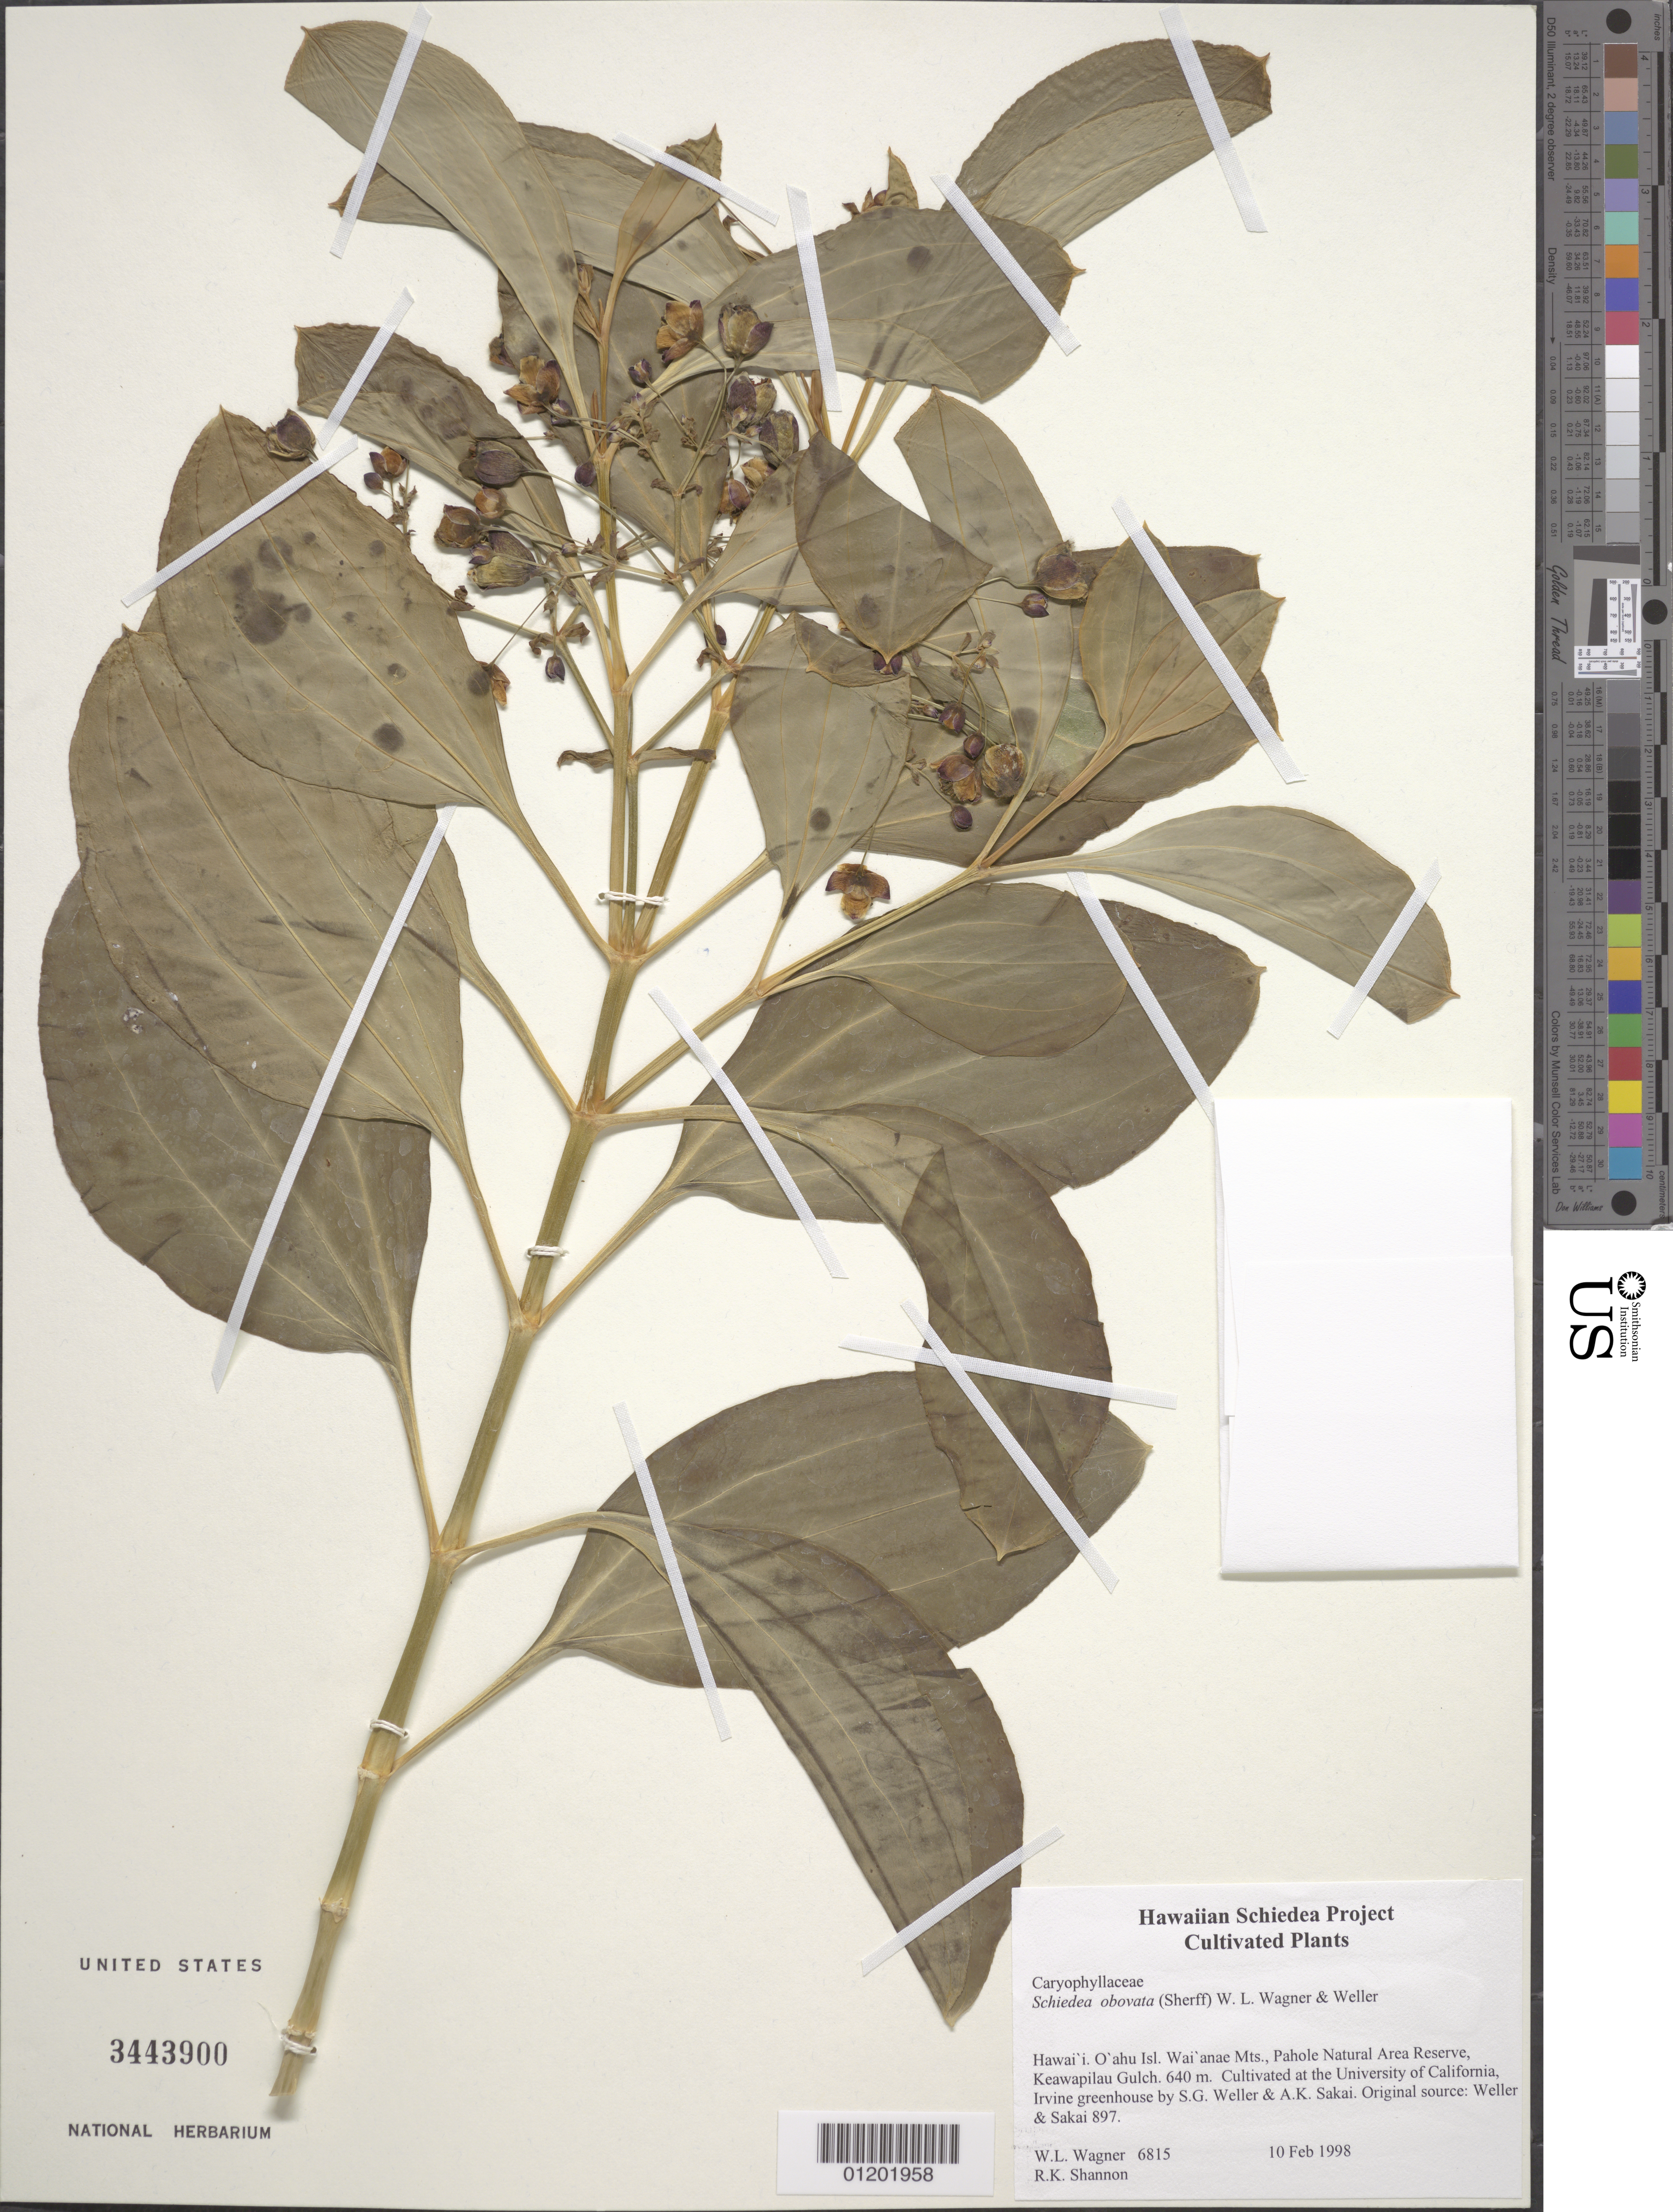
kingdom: Plantae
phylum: Tracheophyta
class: Magnoliopsida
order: Caryophyllales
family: Caryophyllaceae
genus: Schiedea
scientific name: Schiedea obovata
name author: (Sherff) W.L. Wagner & Weller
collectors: W. L. Wagner & R. Shannon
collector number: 6815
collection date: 1998-02-10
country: United States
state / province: California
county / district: Orange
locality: University of California, Irvine greenhouse.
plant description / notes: Cultivated at the University of California, Irvine greenhouse by S.G. Weller & A.K. Sakai. Original source: Weller & Sakai 897, O'ahu, Wai'anae Mts., Pahole Natural Area Reserve, Keawapilau Gulch, 640 m.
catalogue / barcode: US 3443900